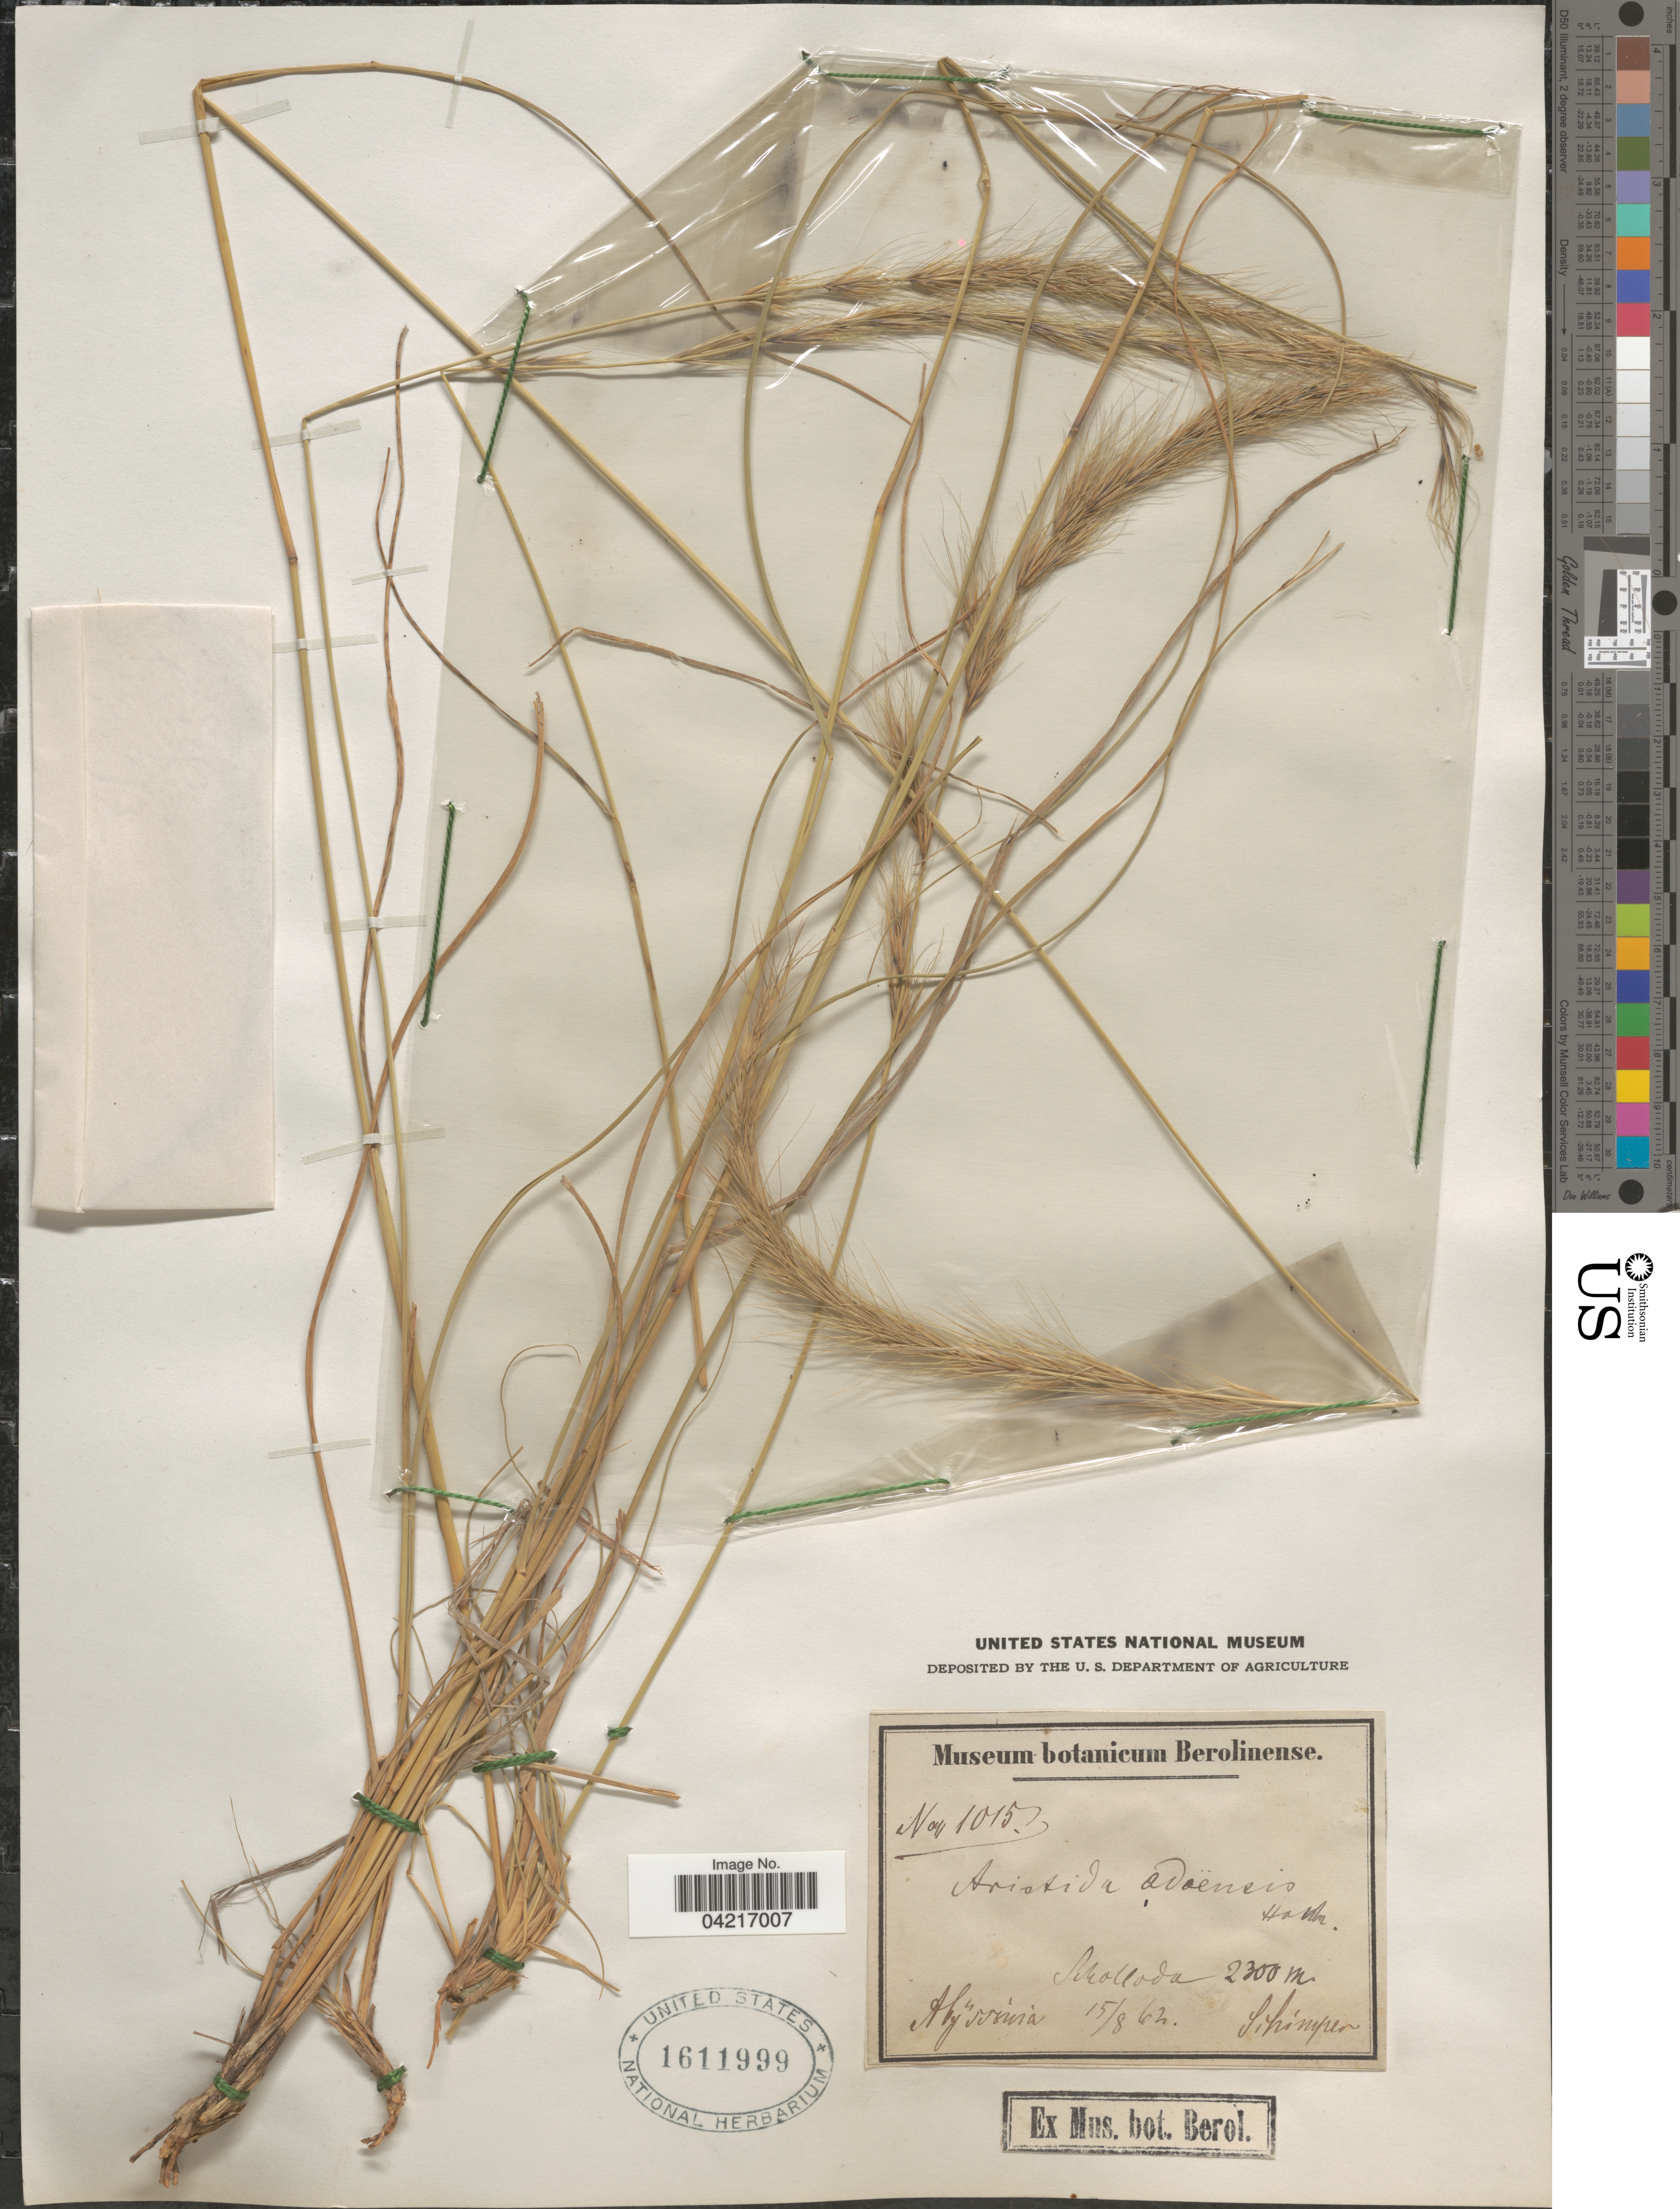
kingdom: Plantae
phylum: Tracheophyta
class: Liliopsida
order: Poales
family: Poaceae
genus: Aristida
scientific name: Aristida adoensis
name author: Hochst. ex A. Rich.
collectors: -. Schimper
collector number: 1015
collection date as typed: Transcribed d/m/y: 15/8/62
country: Ethiopia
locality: Scholloda. Abyssinia.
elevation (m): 2300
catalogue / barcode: US 1611999